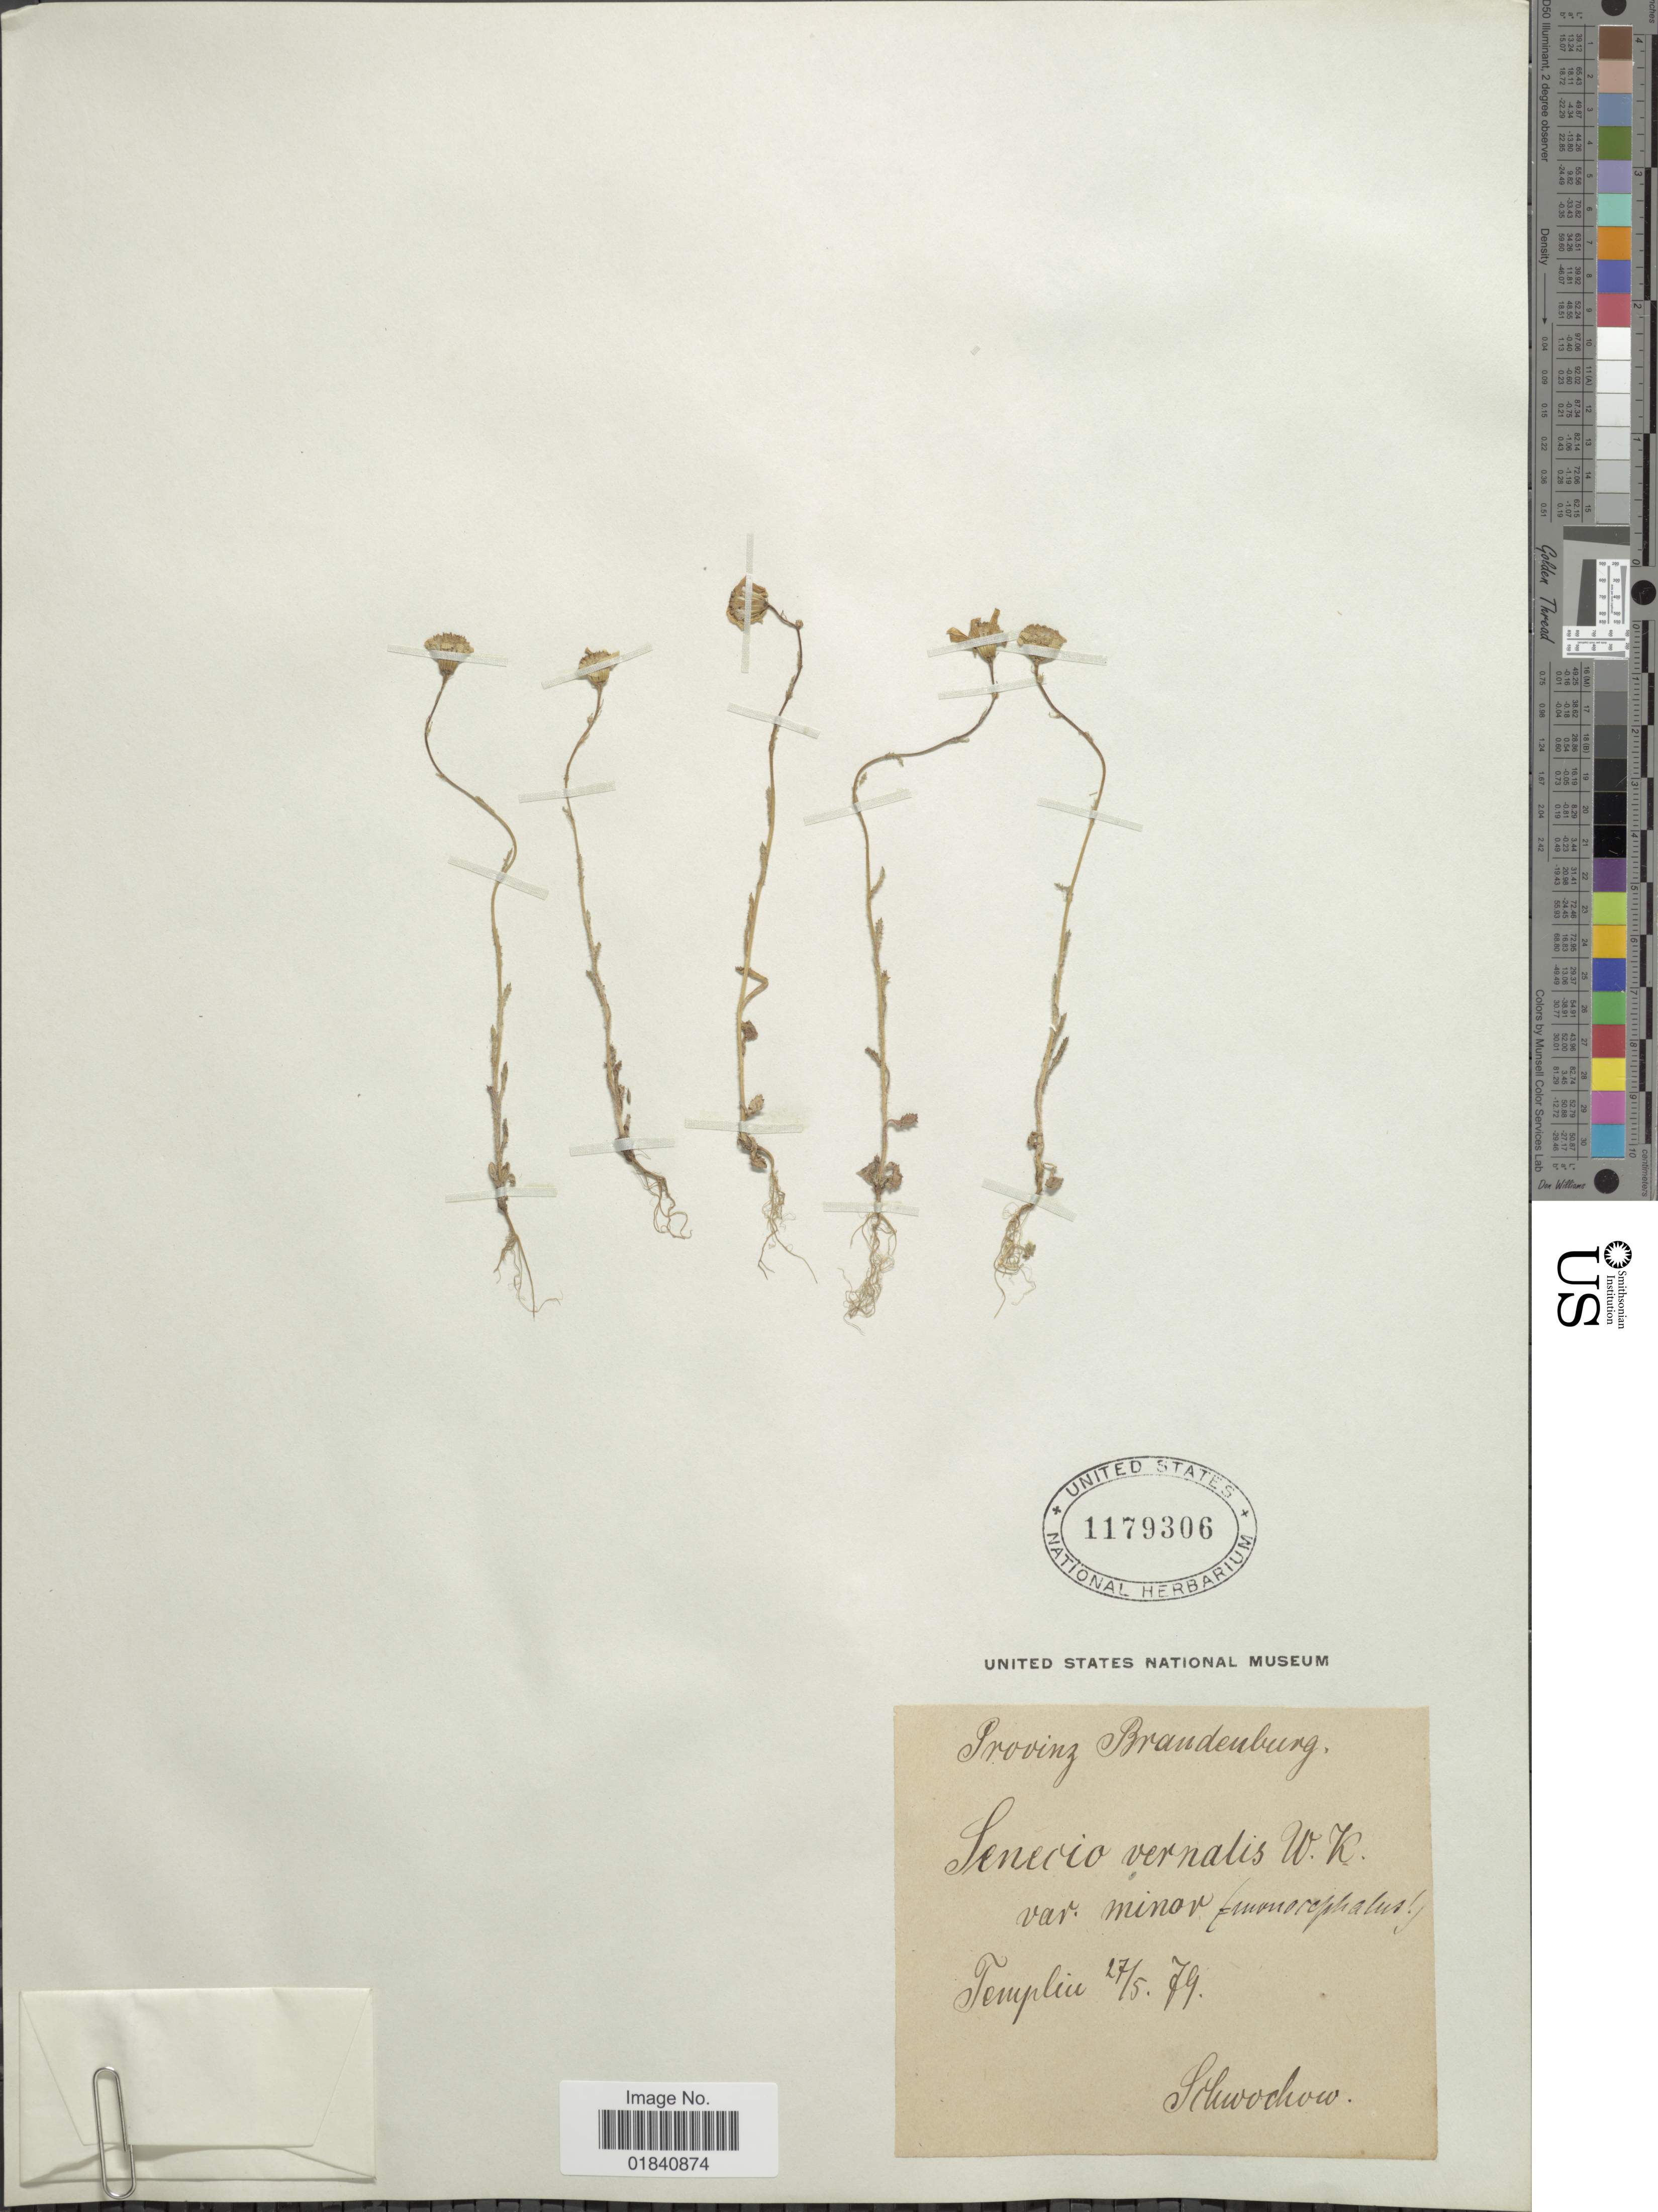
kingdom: Plantae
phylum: Tracheophyta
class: Magnoliopsida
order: Asterales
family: Asteraceae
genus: Senecio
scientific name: Senecio leucanthemifolius subsp. vernalis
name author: (Waldst. & Kit.) Greuter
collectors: Schwochow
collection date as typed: Transcribed d/m/y: 27/5/79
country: Germany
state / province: Brandenburg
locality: Templiu [interpreted]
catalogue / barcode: US 1179306